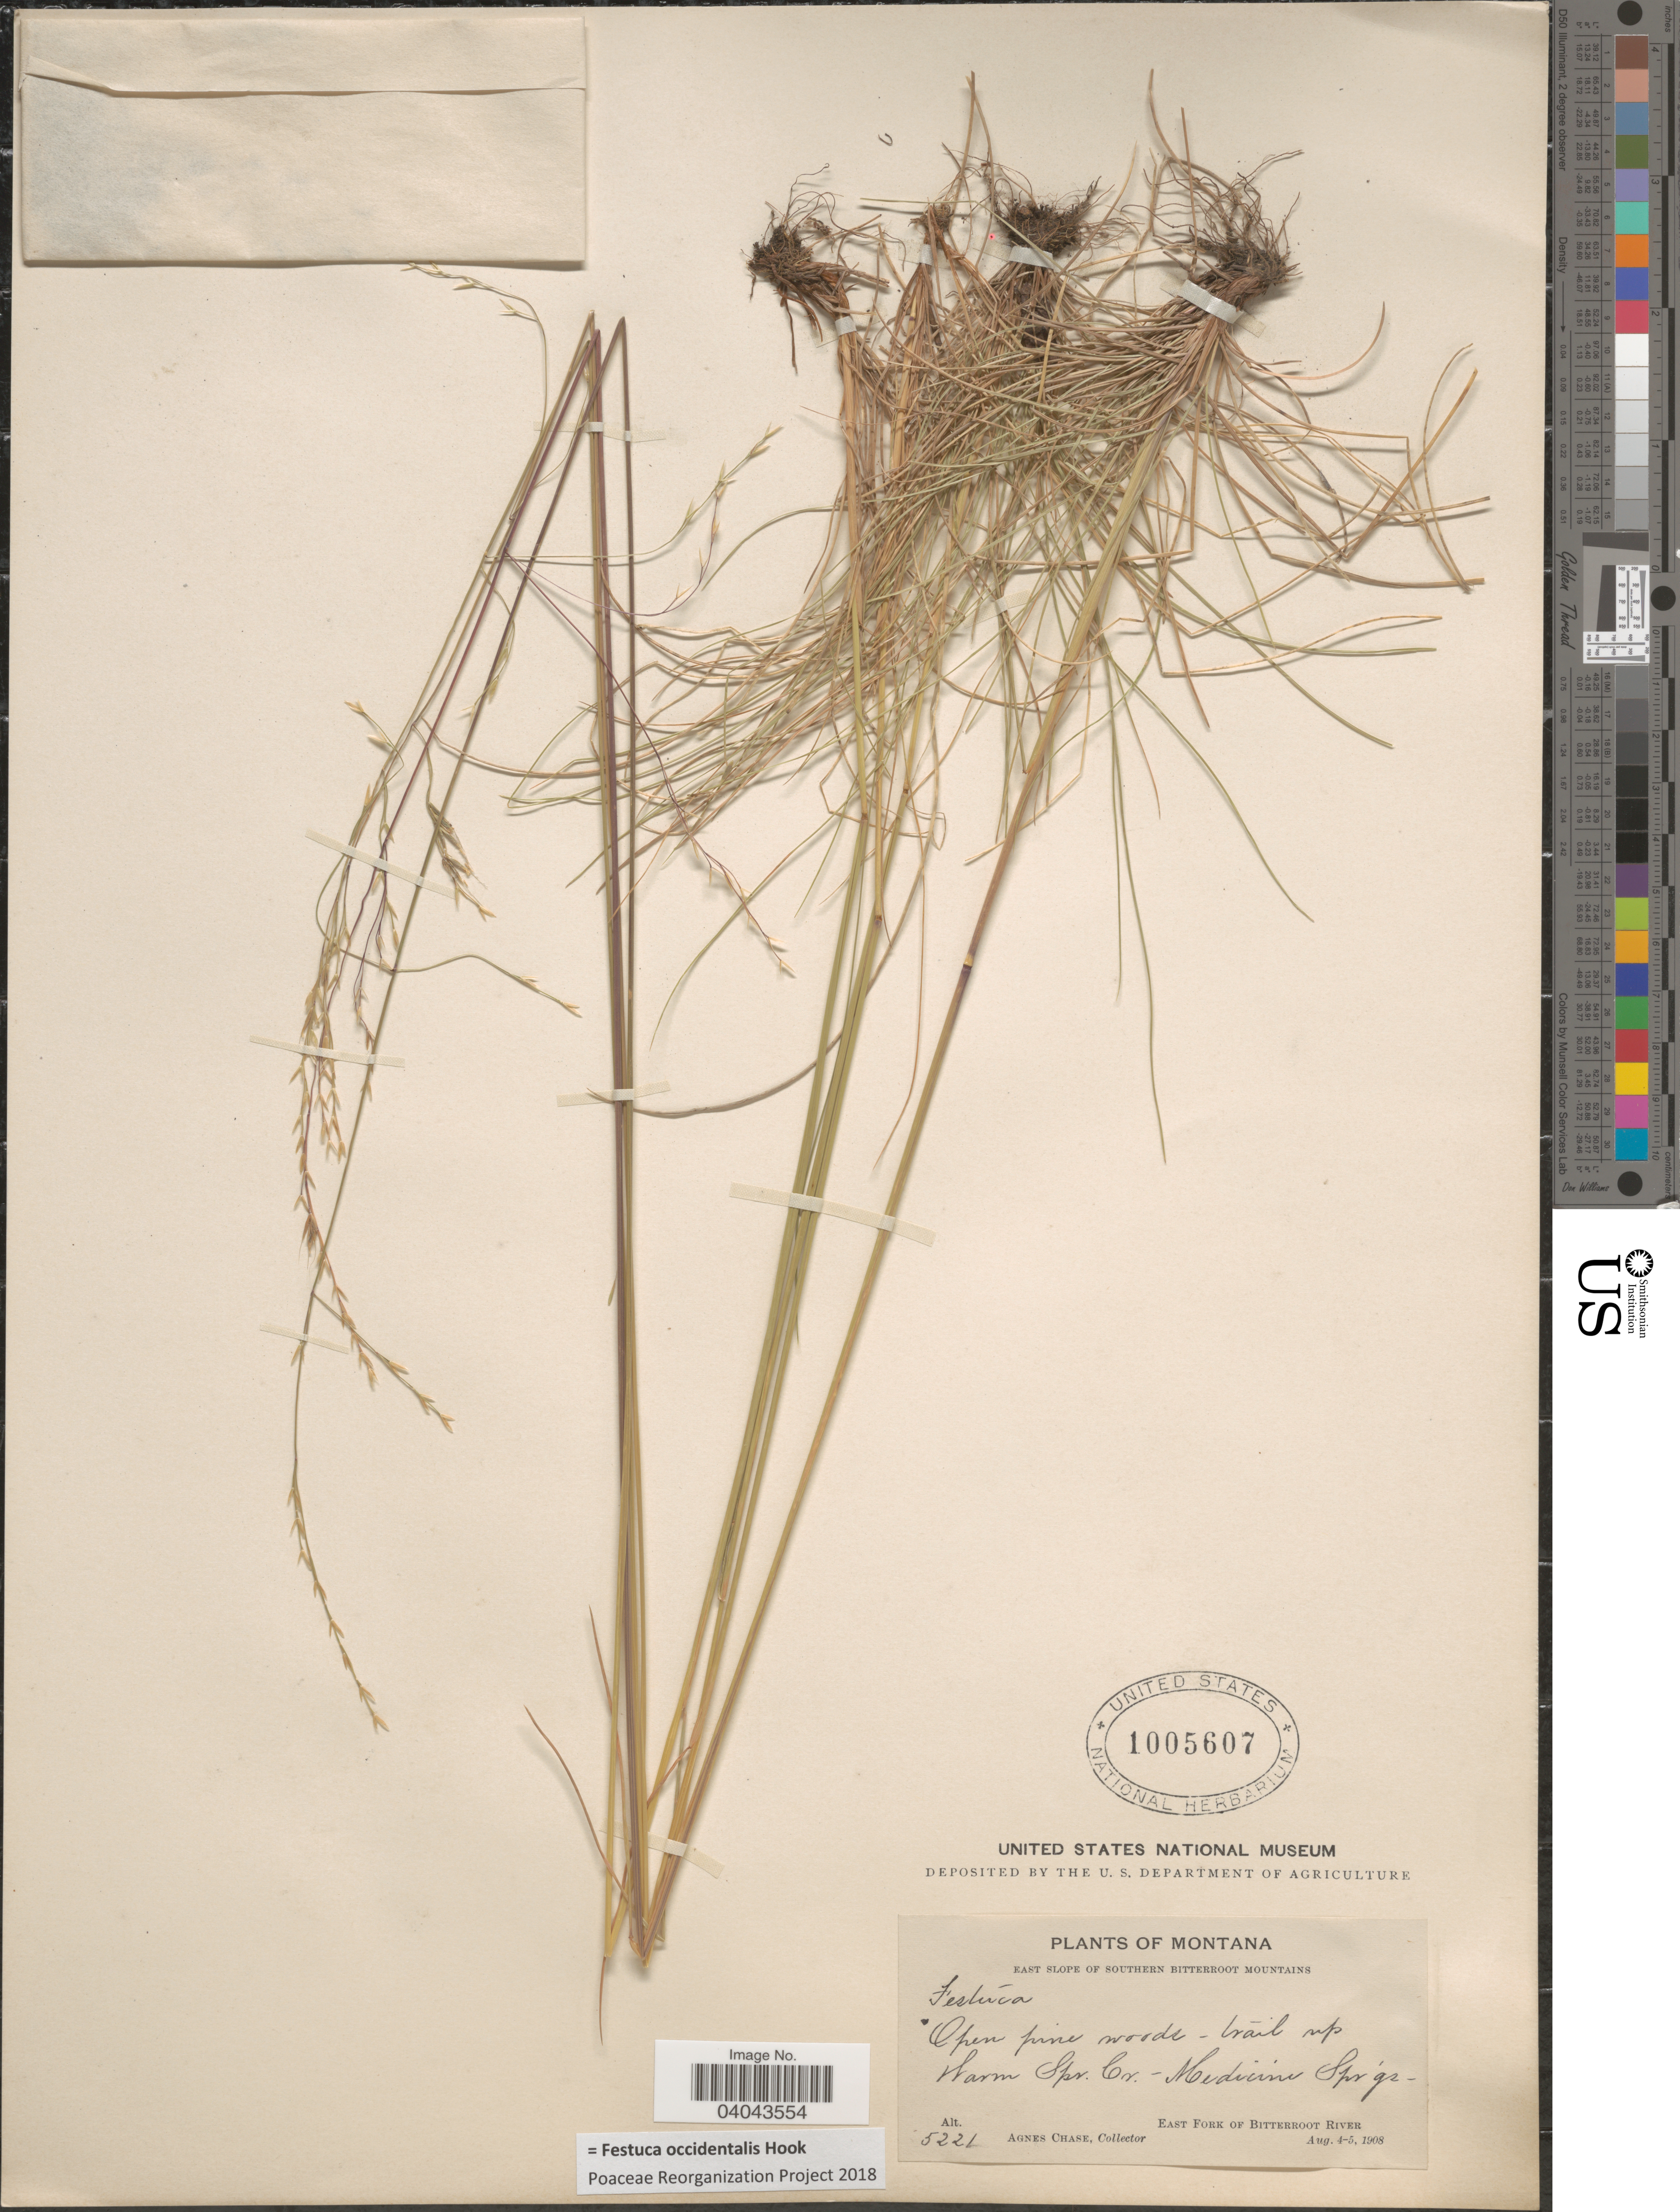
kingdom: Plantae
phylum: Tracheophyta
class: Liliopsida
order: Poales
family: Poaceae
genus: Festuca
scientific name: Festuca occidentalis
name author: Hook.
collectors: A. Chase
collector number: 5221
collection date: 1908-08-04/1908-08-05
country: United States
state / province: Montana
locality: East slope of Southern Bitterroot Mountains. Trail up Warm Spr. Cr. - Medicine Spr'gs. East Fork of Bitterroot River.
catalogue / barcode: US 1005607